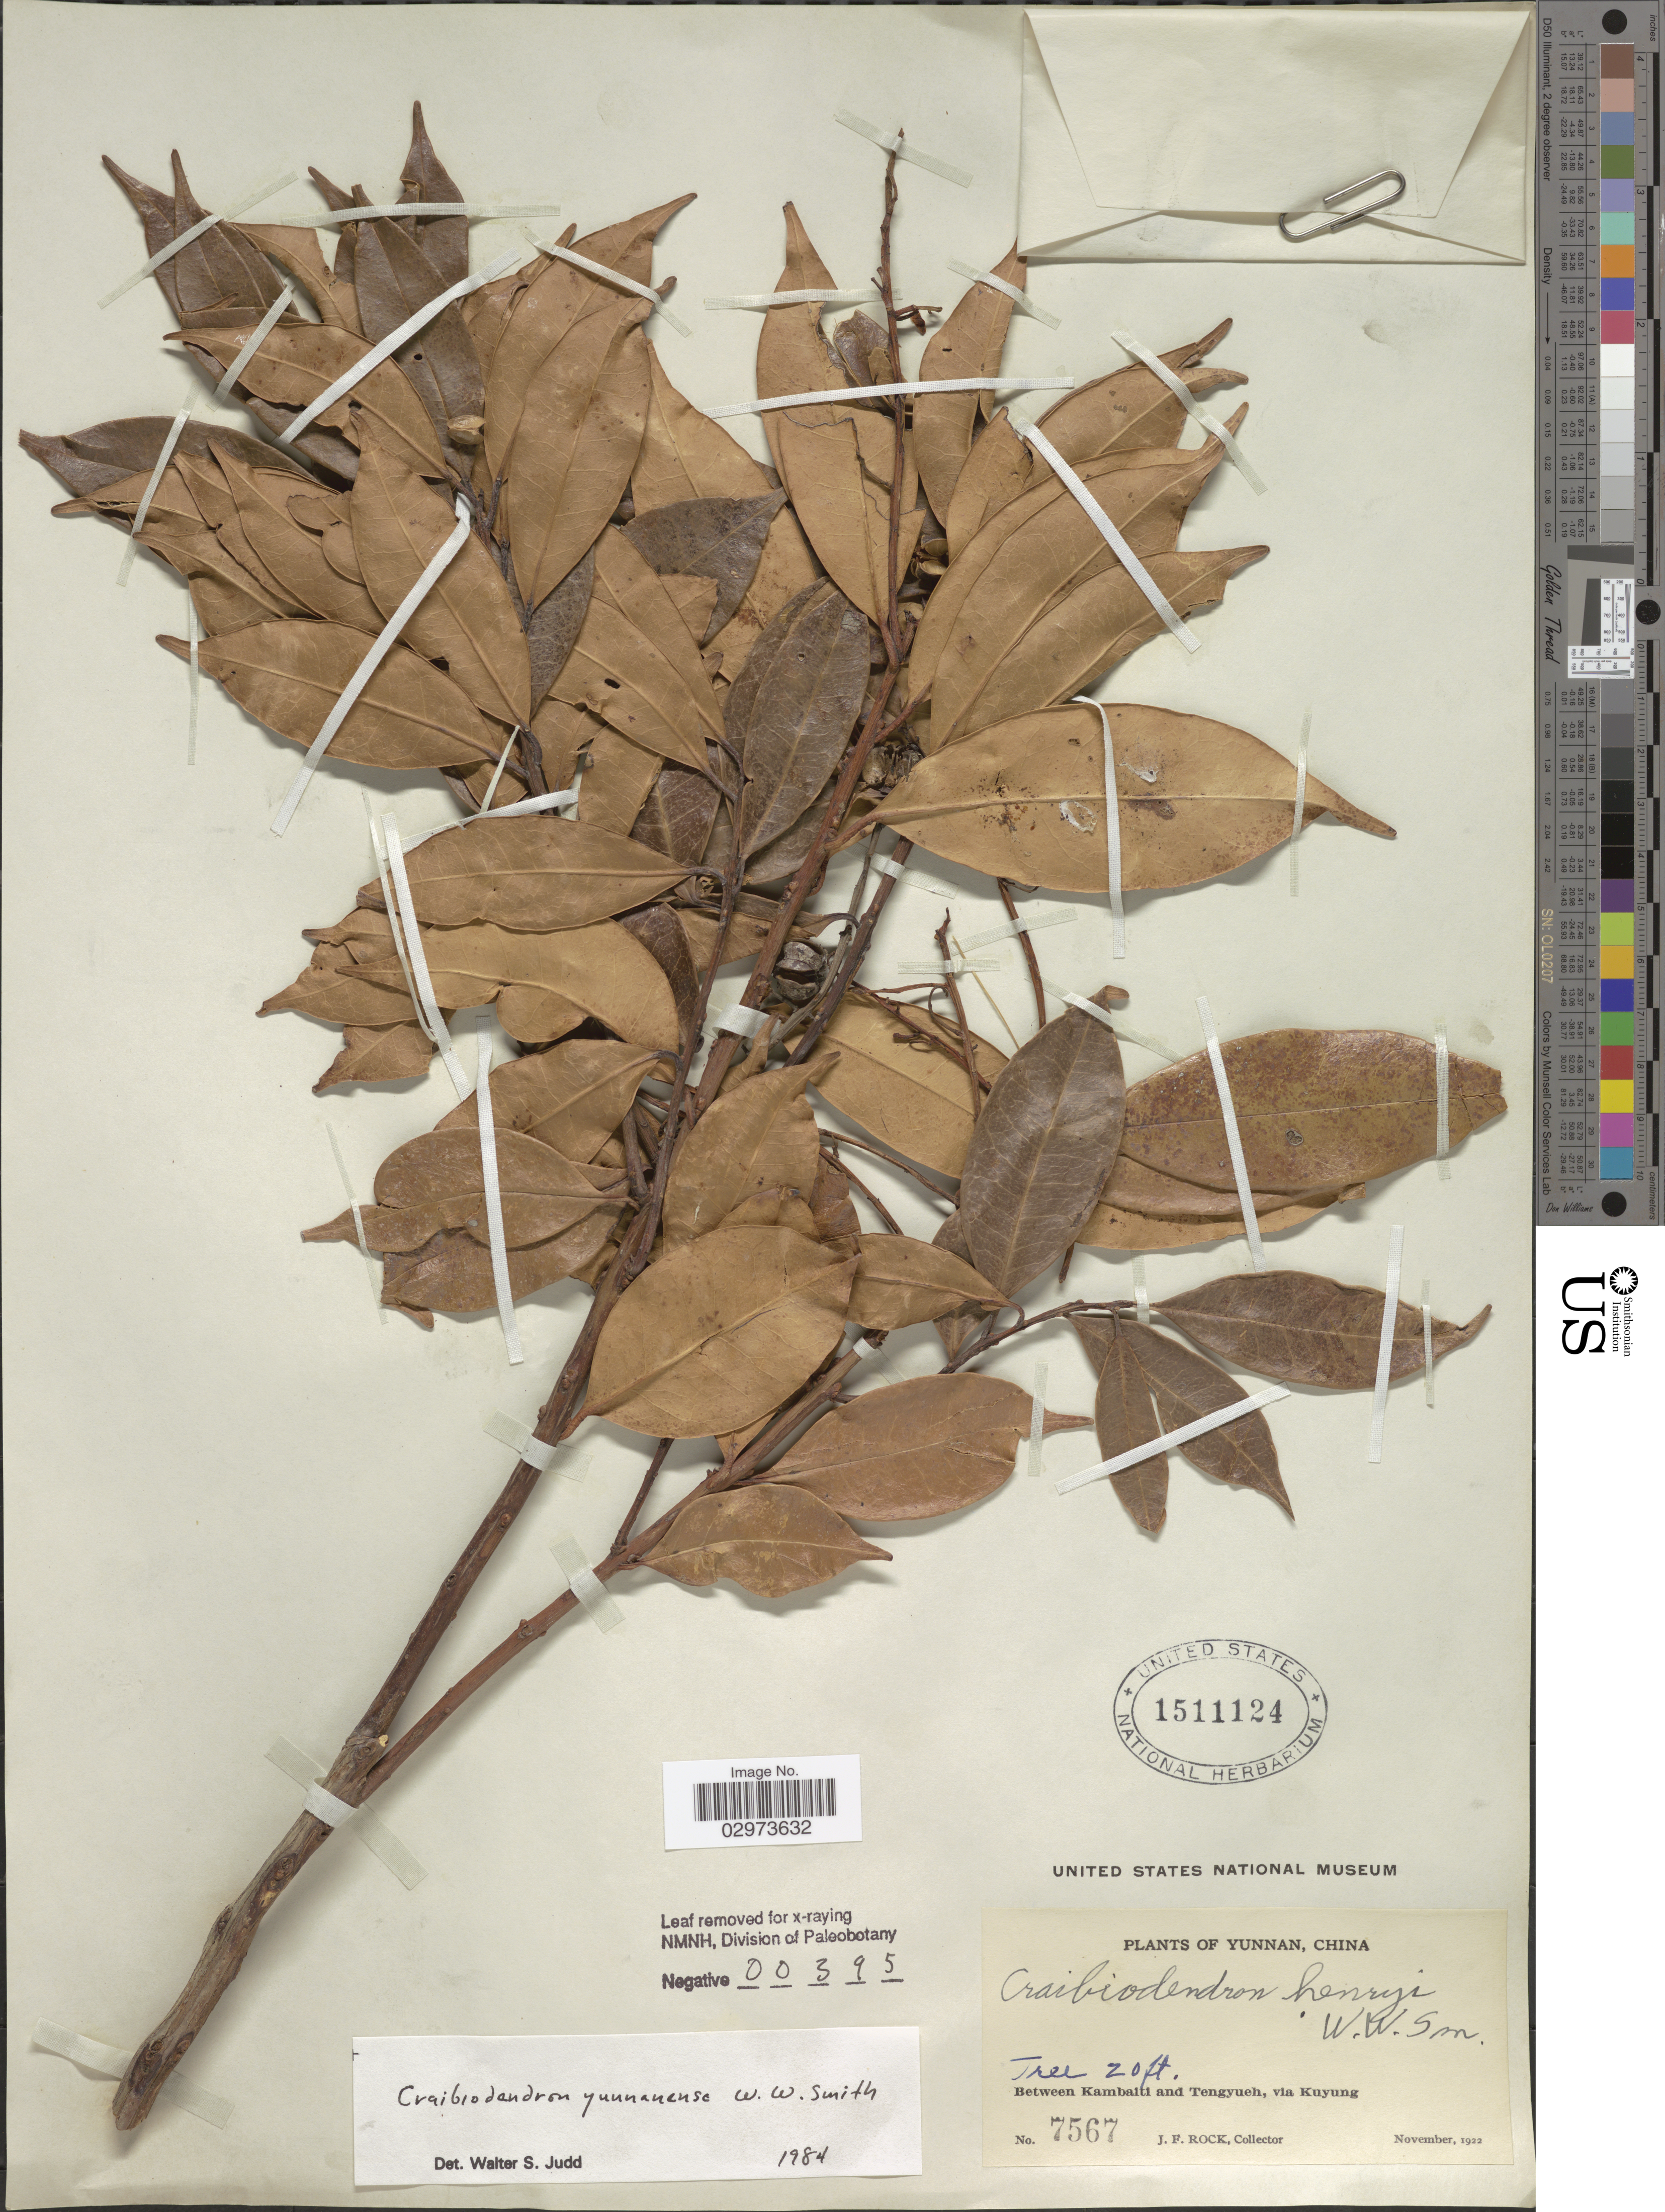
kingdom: Plantae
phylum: Tracheophyta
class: Magnoliopsida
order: Ericales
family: Ericaceae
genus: Craibiodendron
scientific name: Craibiodendron yunnanense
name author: W.W. Sm.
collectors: J. Rock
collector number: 7567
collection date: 1922-11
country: China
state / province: Yunnan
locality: Between Kambaiti and Tengyueh, via Kuyung.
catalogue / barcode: US 1511124